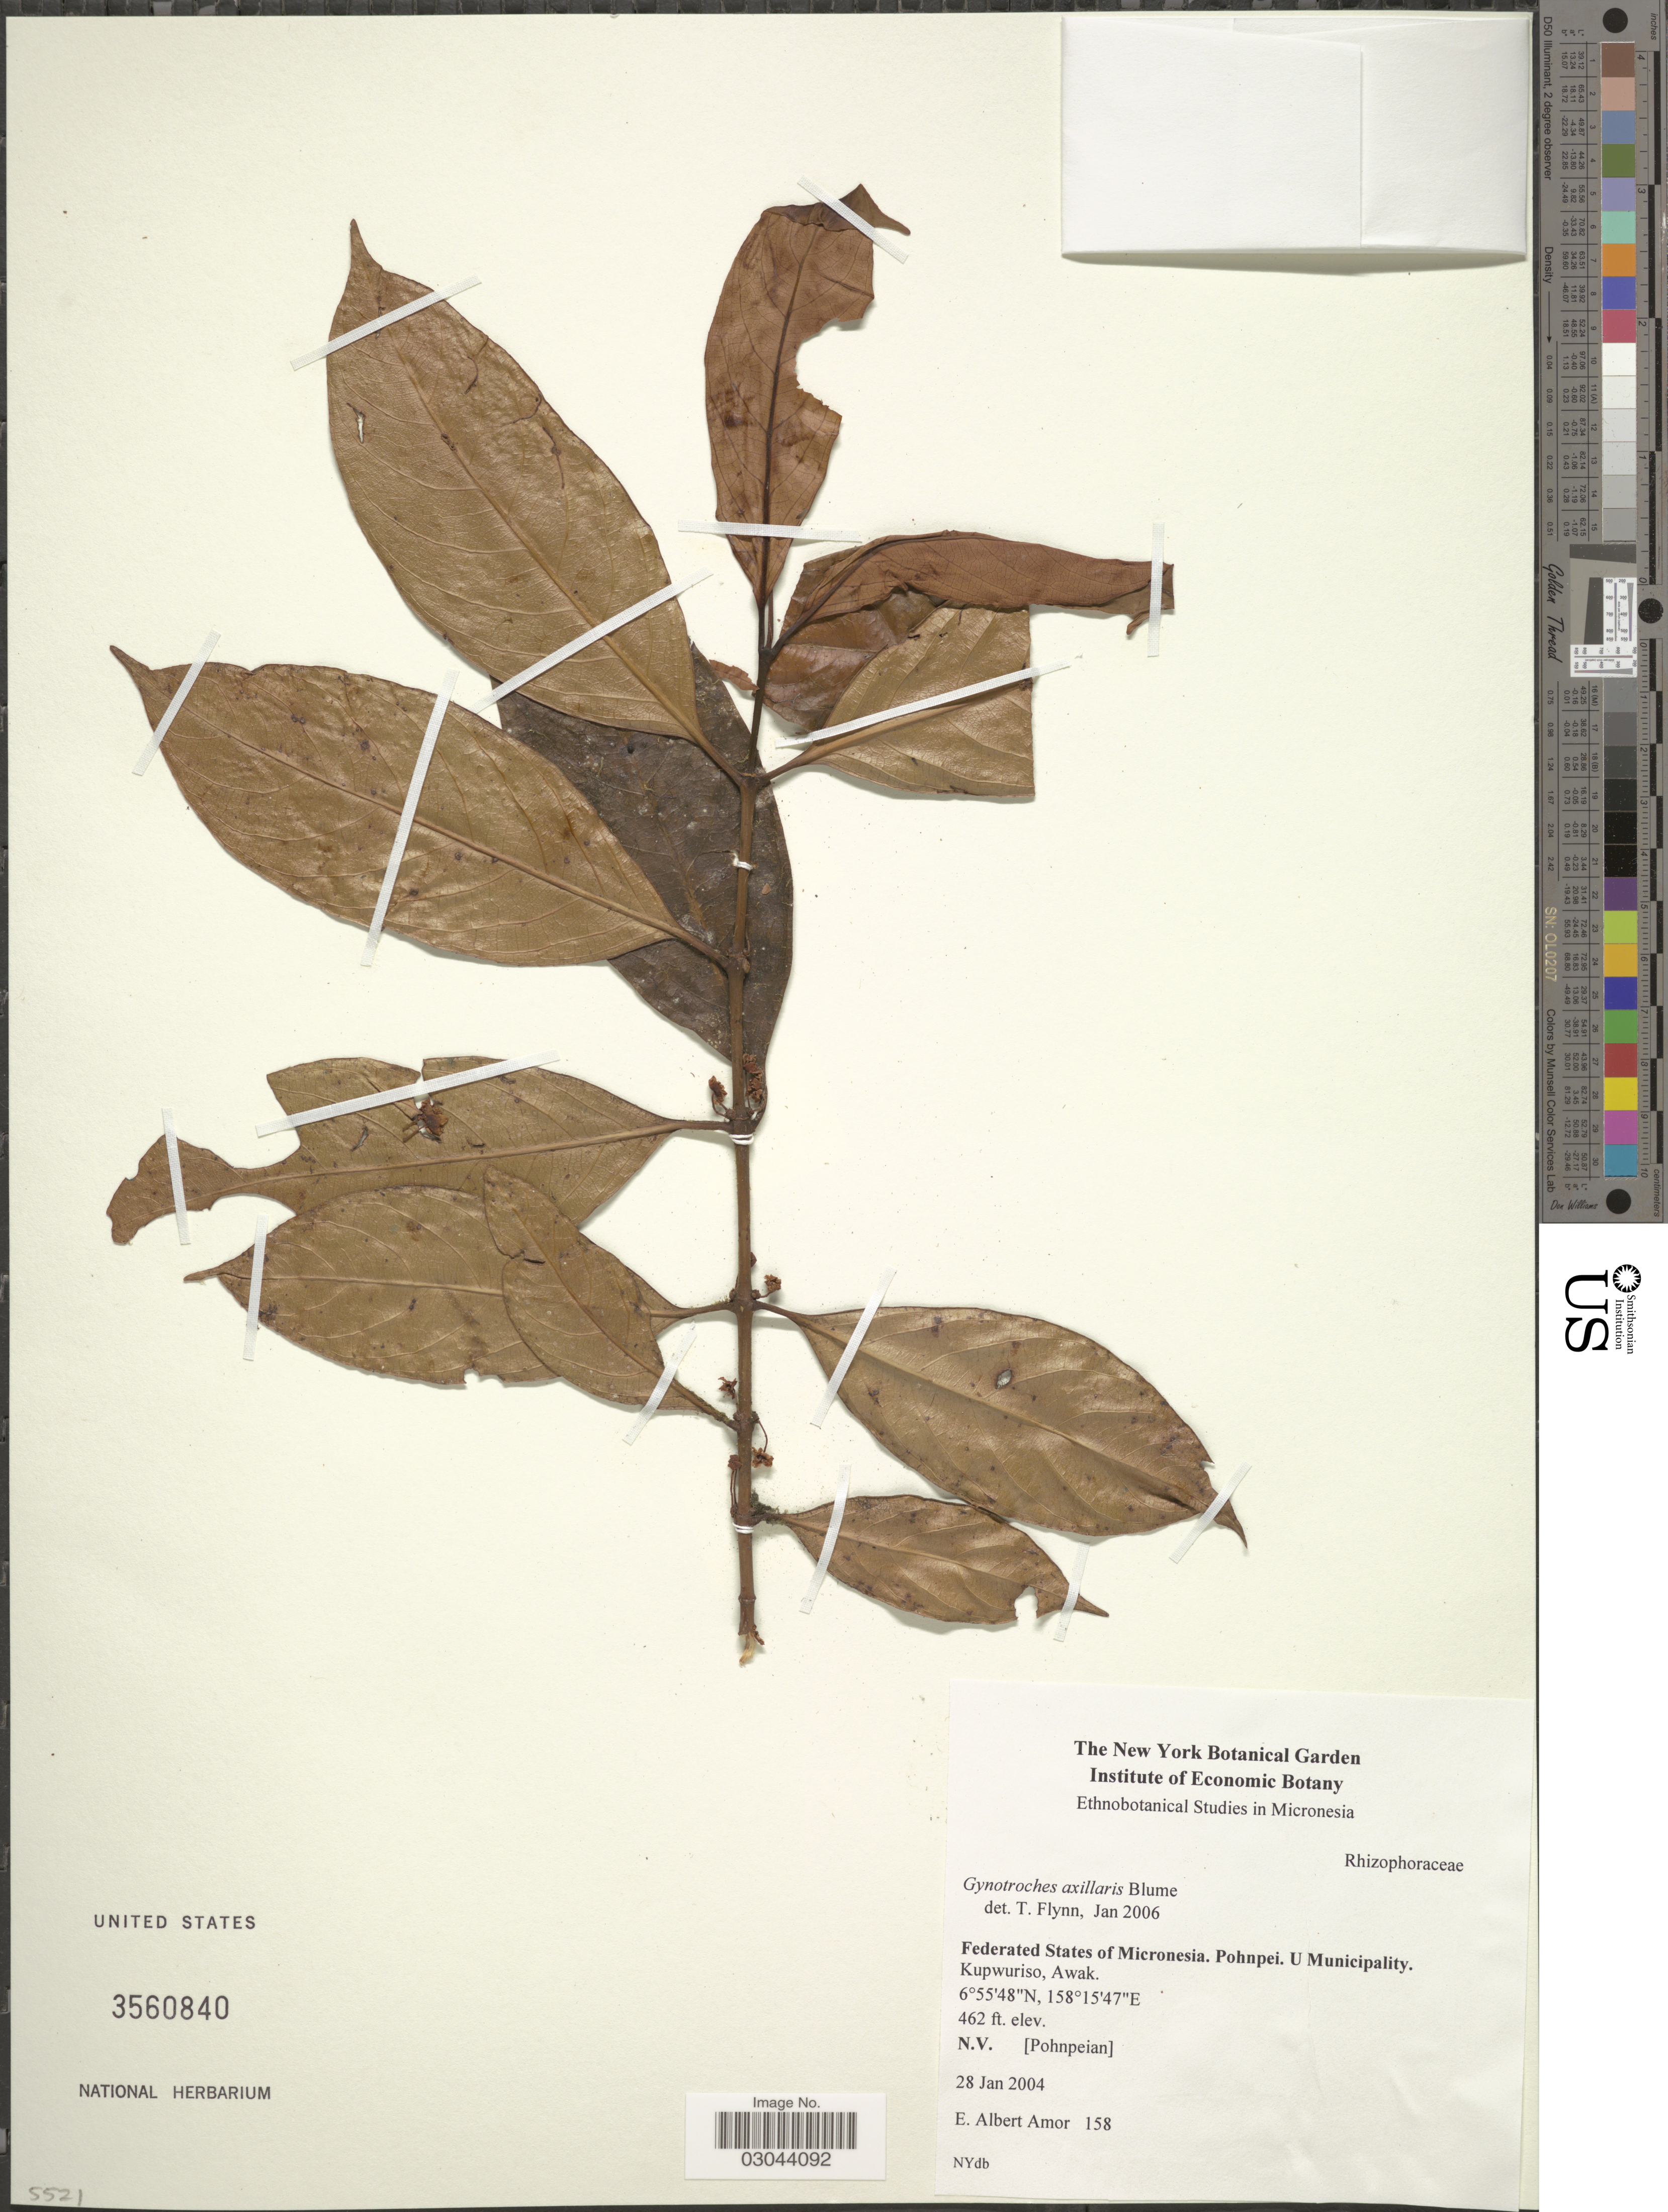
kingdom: Plantae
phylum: Tracheophyta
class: Magnoliopsida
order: Malpighiales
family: Rhizophoraceae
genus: Gynotroches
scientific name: Gynotroches axillaris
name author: Blume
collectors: E. A. Amor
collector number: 158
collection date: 2004-01-25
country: Micronesia, Federated States of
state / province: Pohnpei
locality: Federated States of Micronesia. U Municipality. Kupwuriso, Awak.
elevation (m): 141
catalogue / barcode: US 3560840